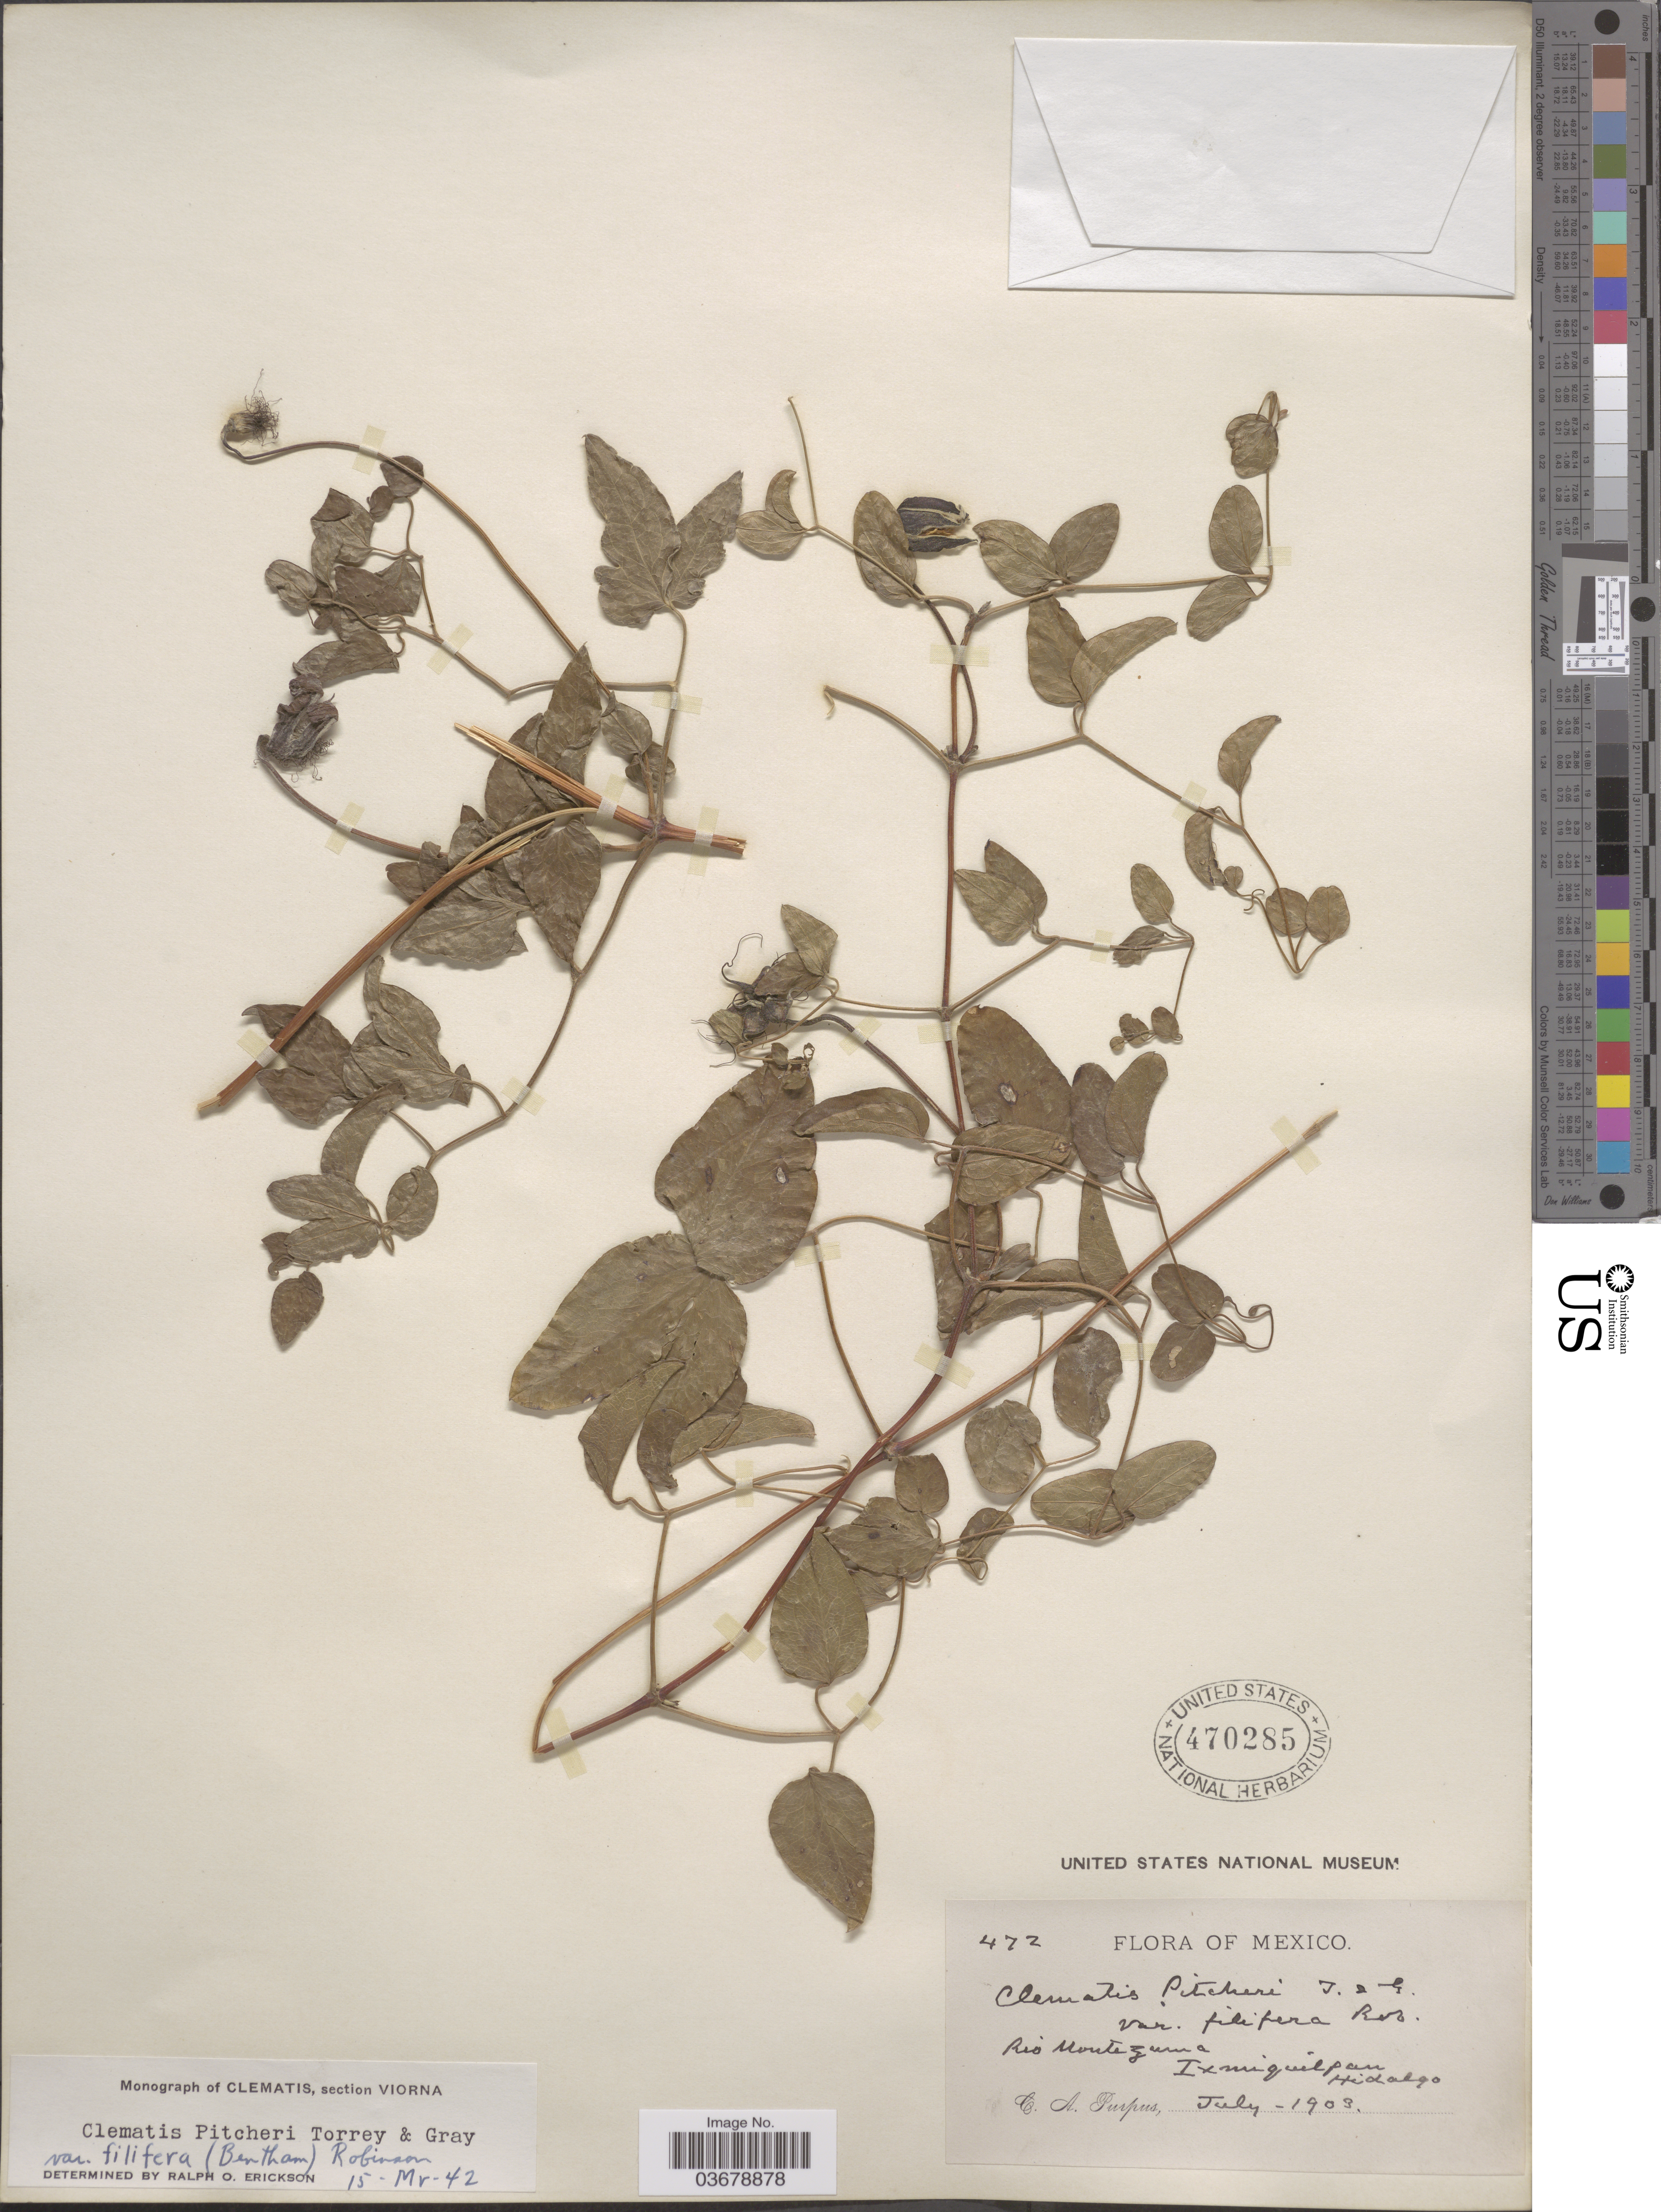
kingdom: Plantae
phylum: Tracheophyta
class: Magnoliopsida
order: Ranunculales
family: Ranunculaceae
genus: Clematis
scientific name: Clematis pitcheri var. filifera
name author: (Benth.) B.L. Rob.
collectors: C. A. Purpus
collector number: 472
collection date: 1903-07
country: Mexico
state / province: Hidalgo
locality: Rio Montezuma. Ixmiquilpan.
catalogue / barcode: US 470285